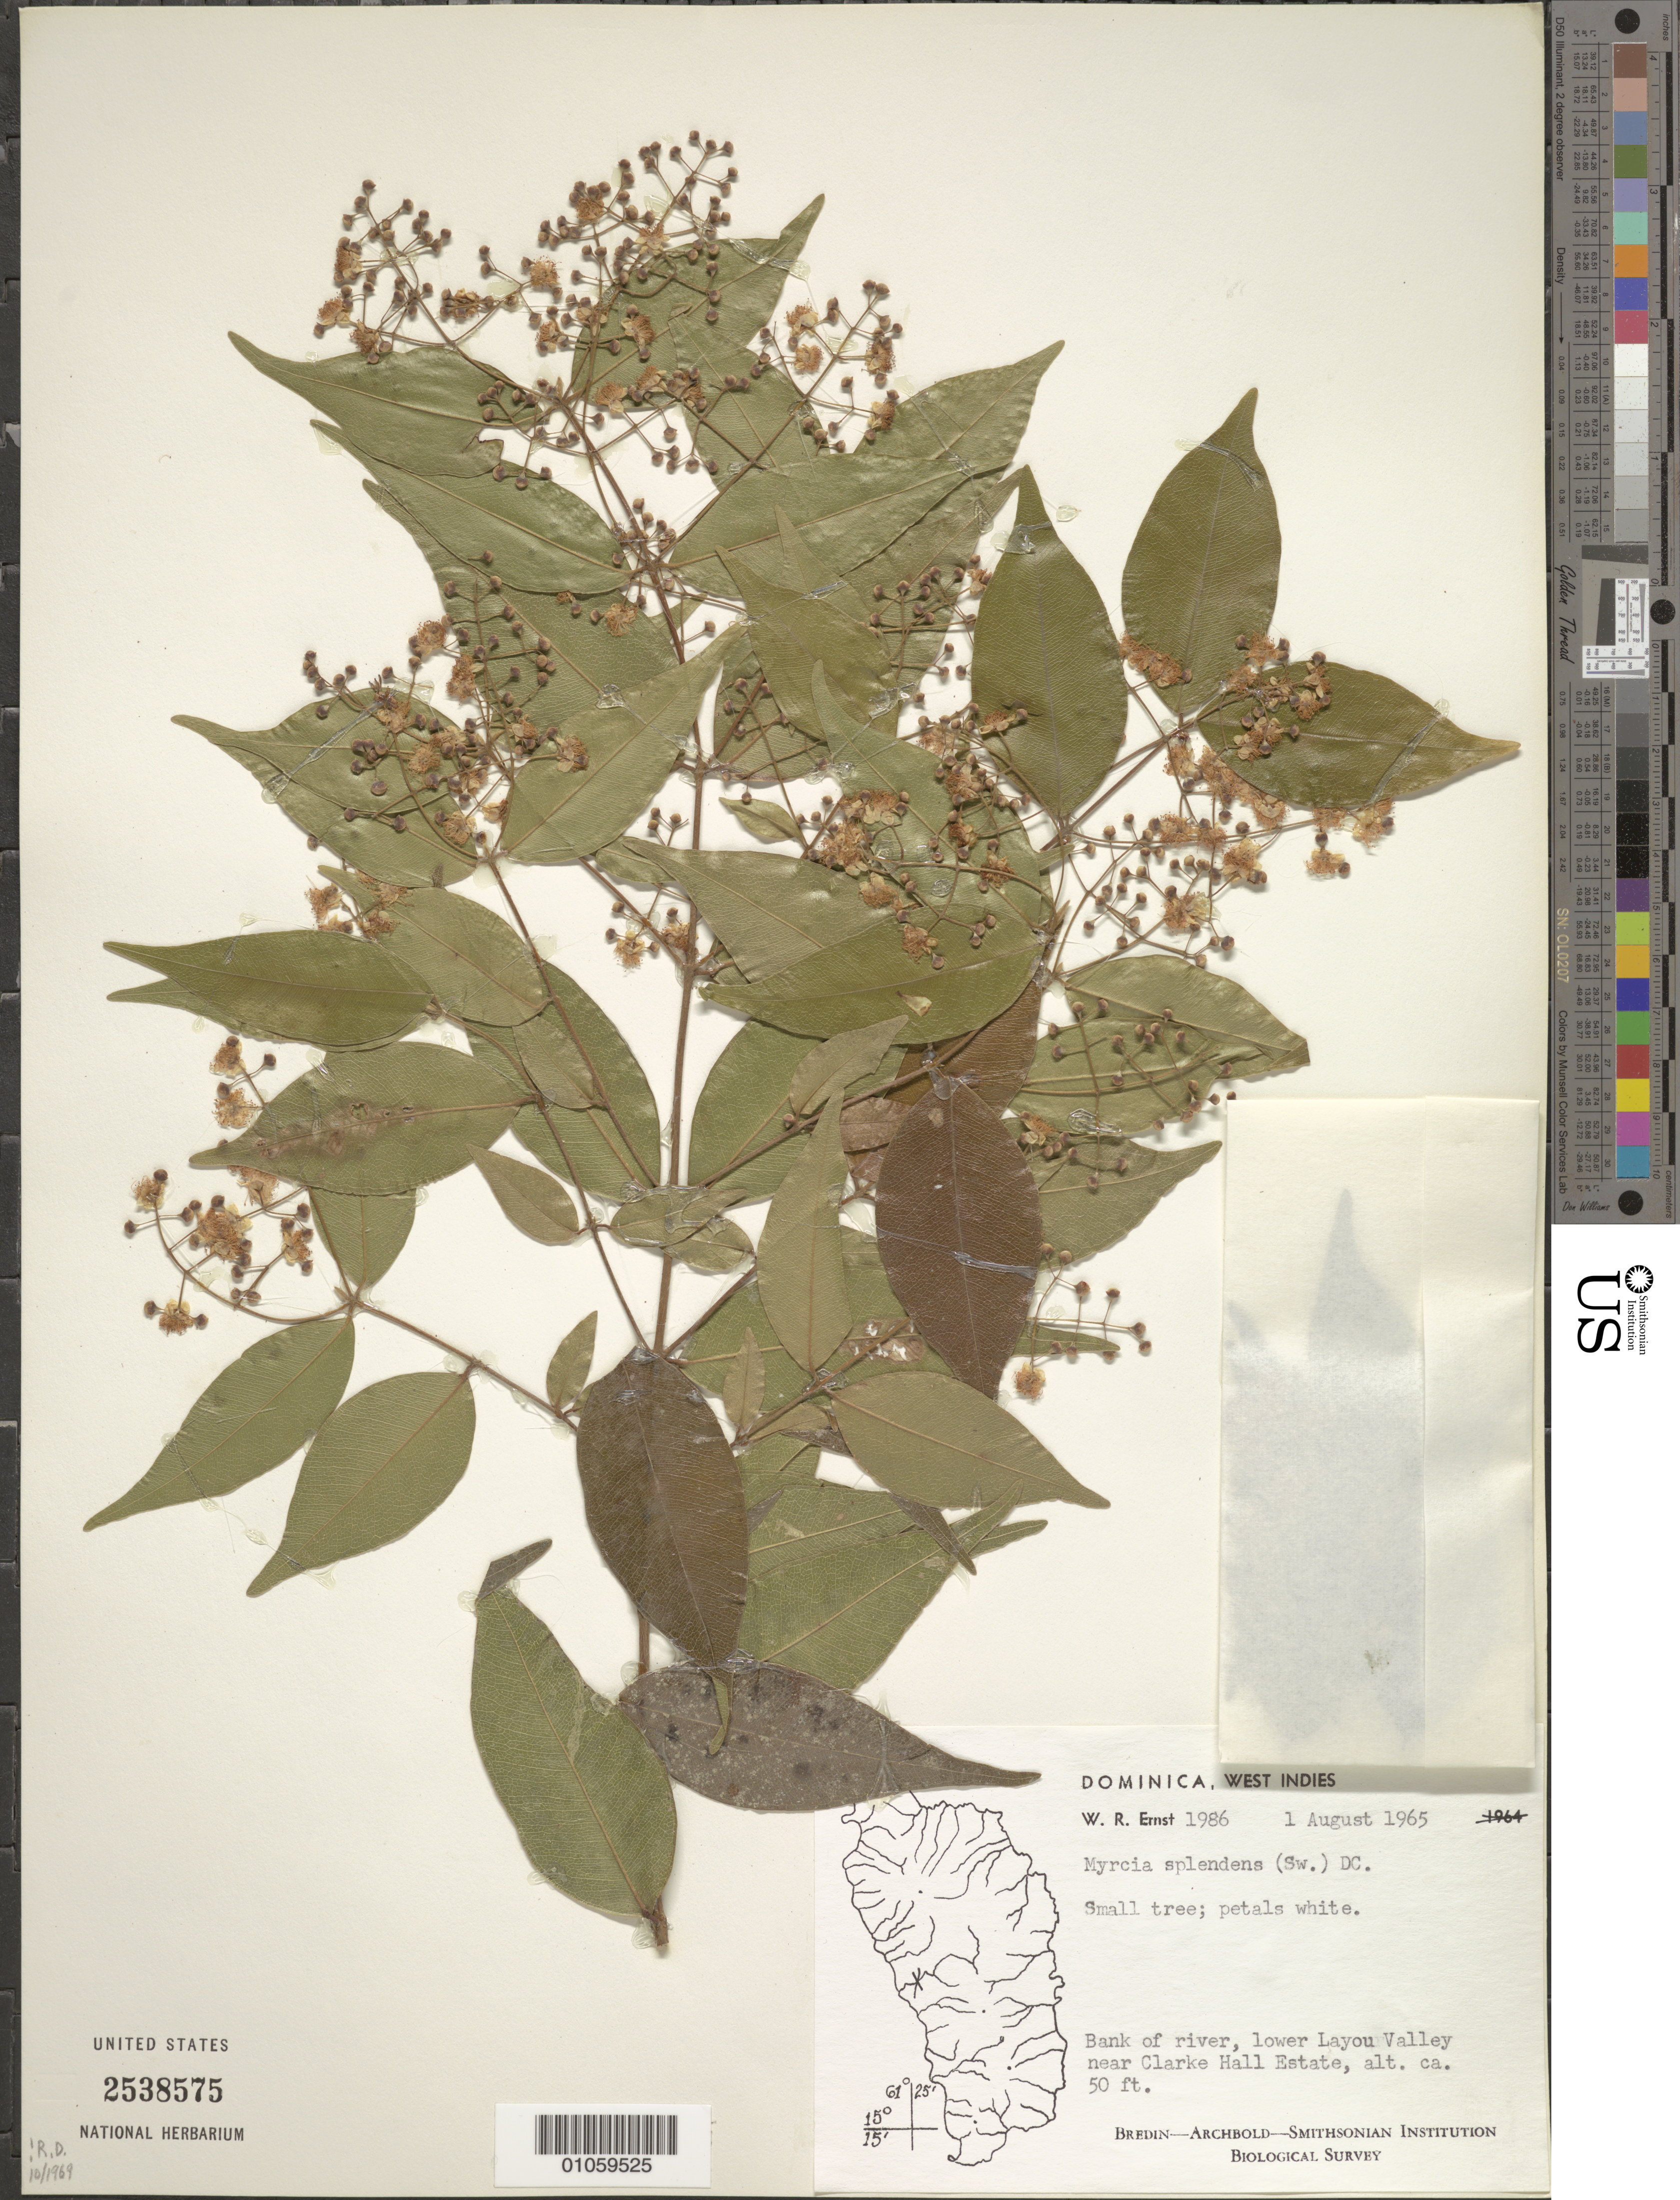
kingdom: Plantae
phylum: Tracheophyta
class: Magnoliopsida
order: Myrtales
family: Myrtaceae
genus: Myrcia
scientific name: Myrcia splendens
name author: (Sw.) DC.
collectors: W. R. Ernst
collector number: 1986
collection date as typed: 01 Aug 1965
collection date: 1965-08-01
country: Dominica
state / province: St. Joseph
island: Dominica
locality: Bank of river, lower Layou Valley near Clarke Hall Estate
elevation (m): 15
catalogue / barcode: US 2538575